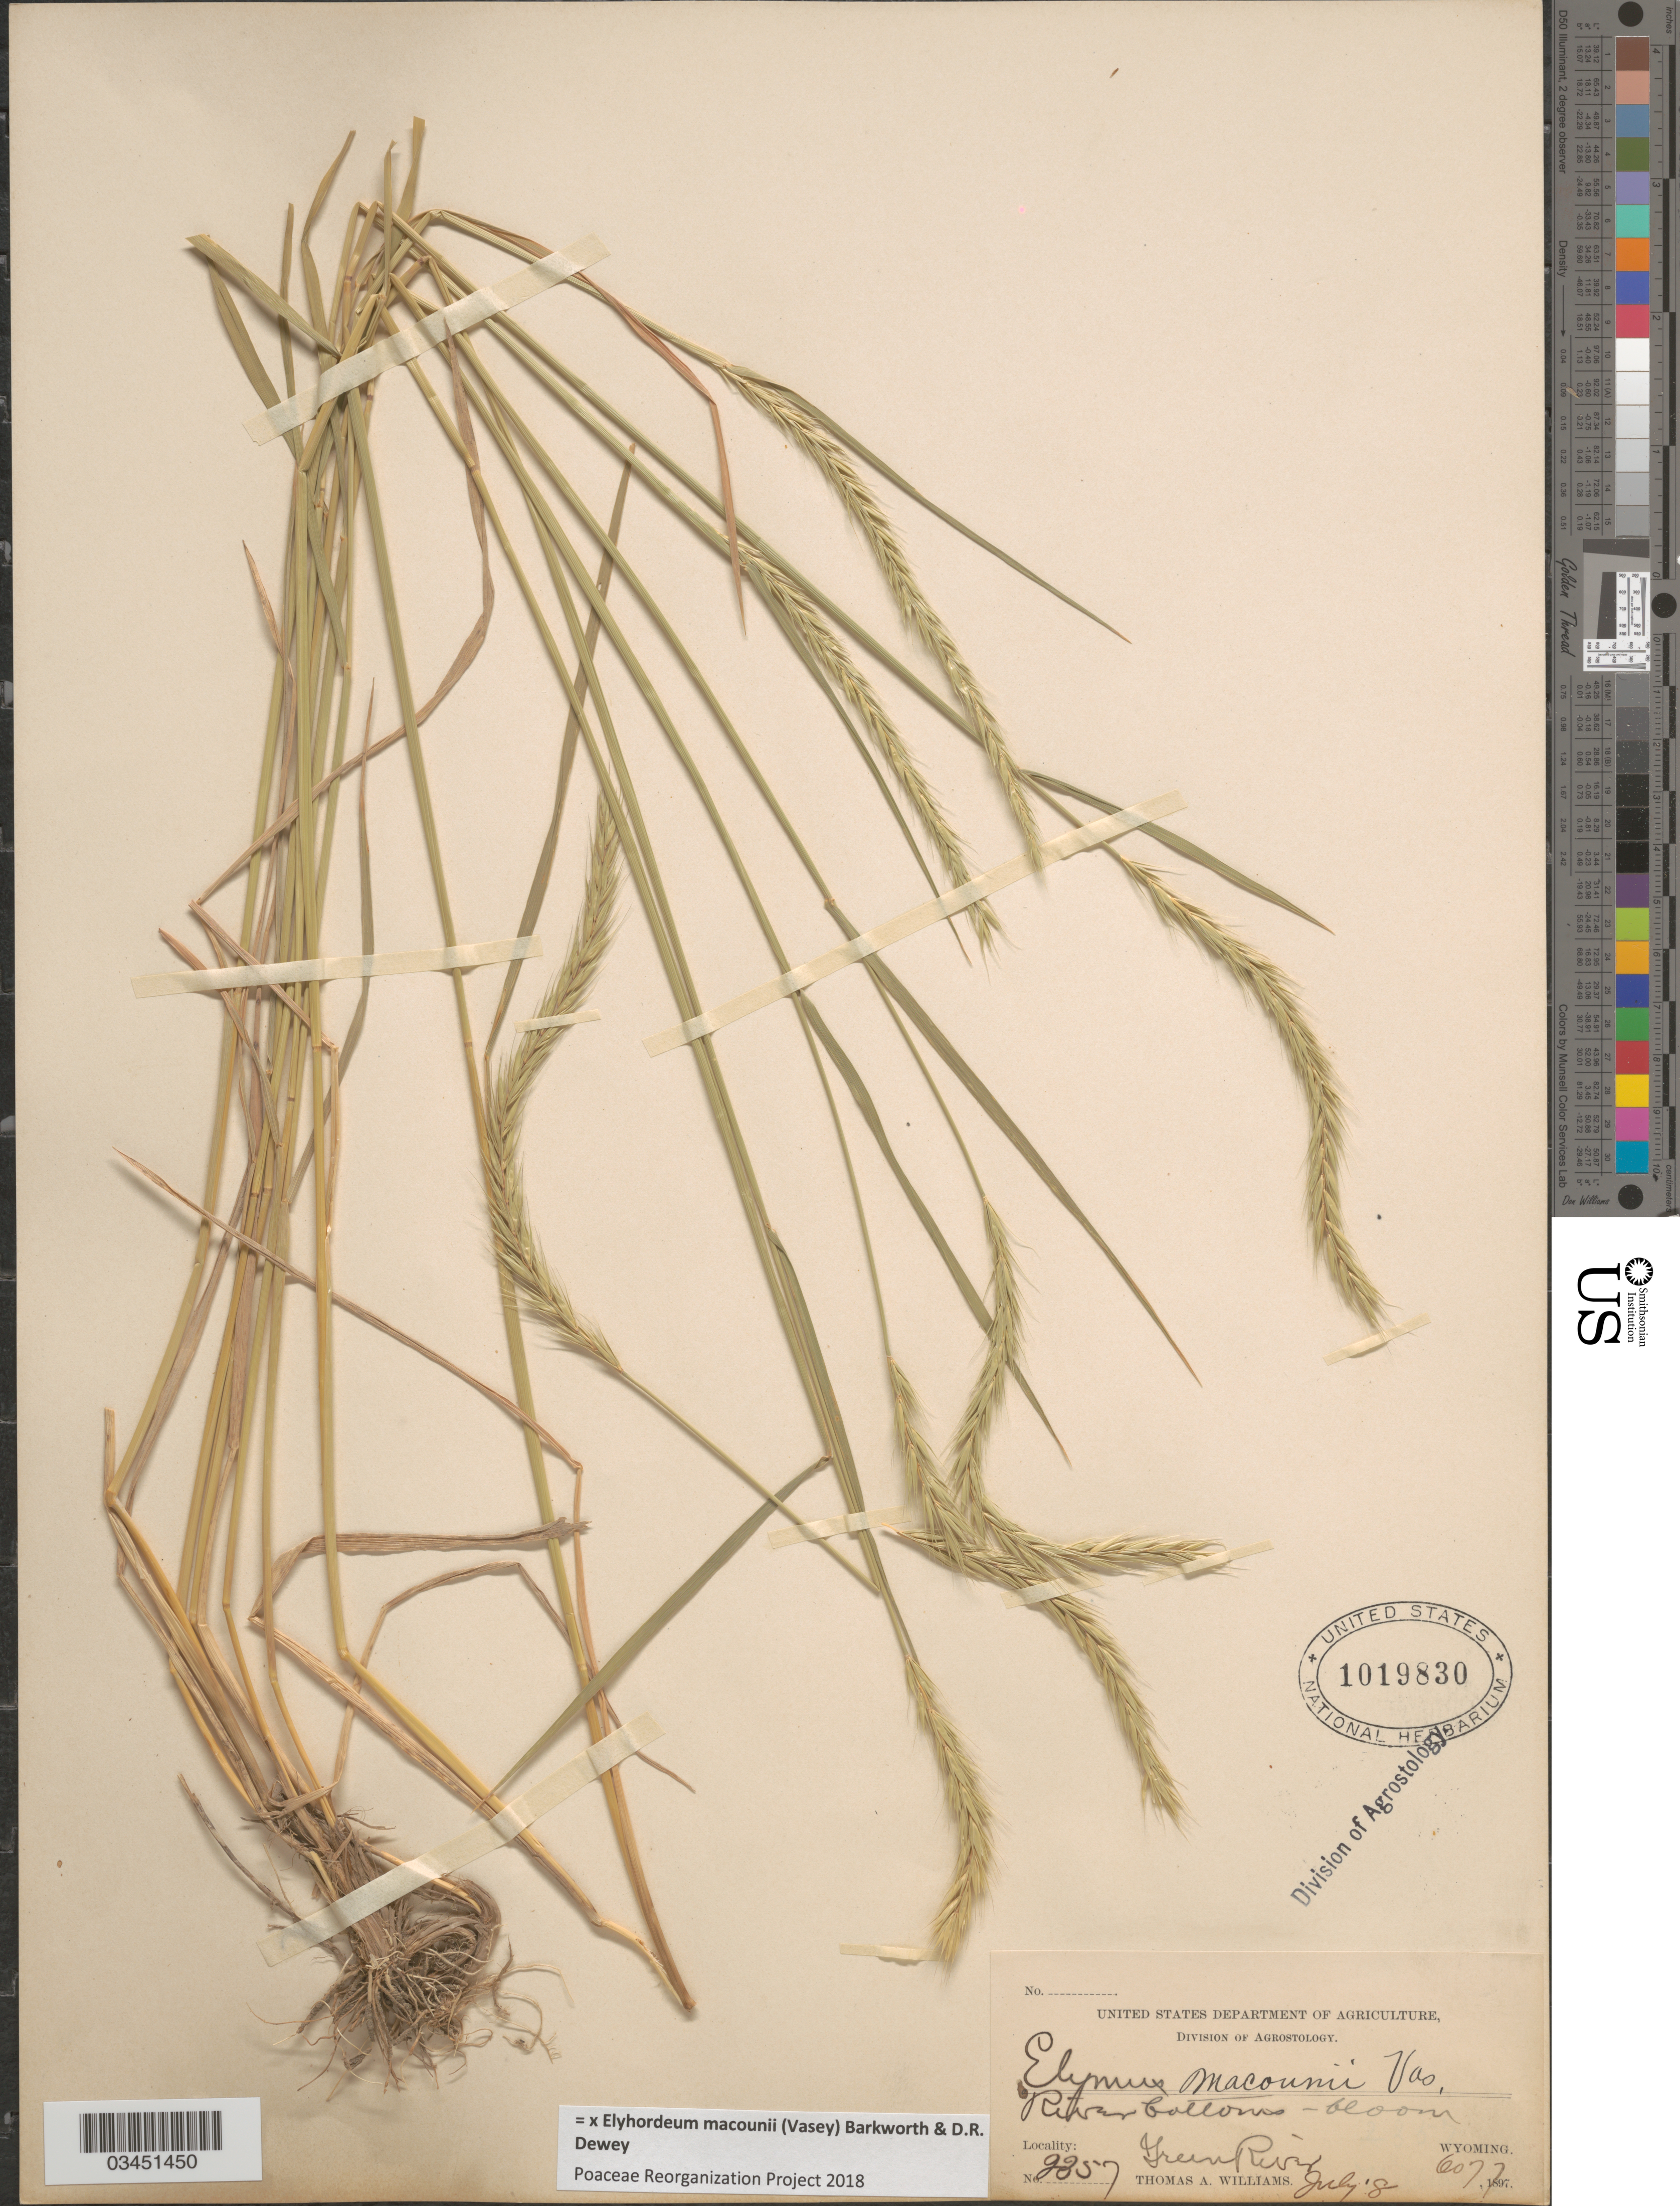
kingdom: Plantae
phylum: Tracheophyta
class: Liliopsida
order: Poales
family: Poaceae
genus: Elyhordeum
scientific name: x Elyhordeum macounii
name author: (Vasey) Barkworth & Dewey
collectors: T. A. Williams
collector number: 2357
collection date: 1897-07-08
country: United States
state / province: Wyoming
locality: Green River.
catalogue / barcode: US 1019830